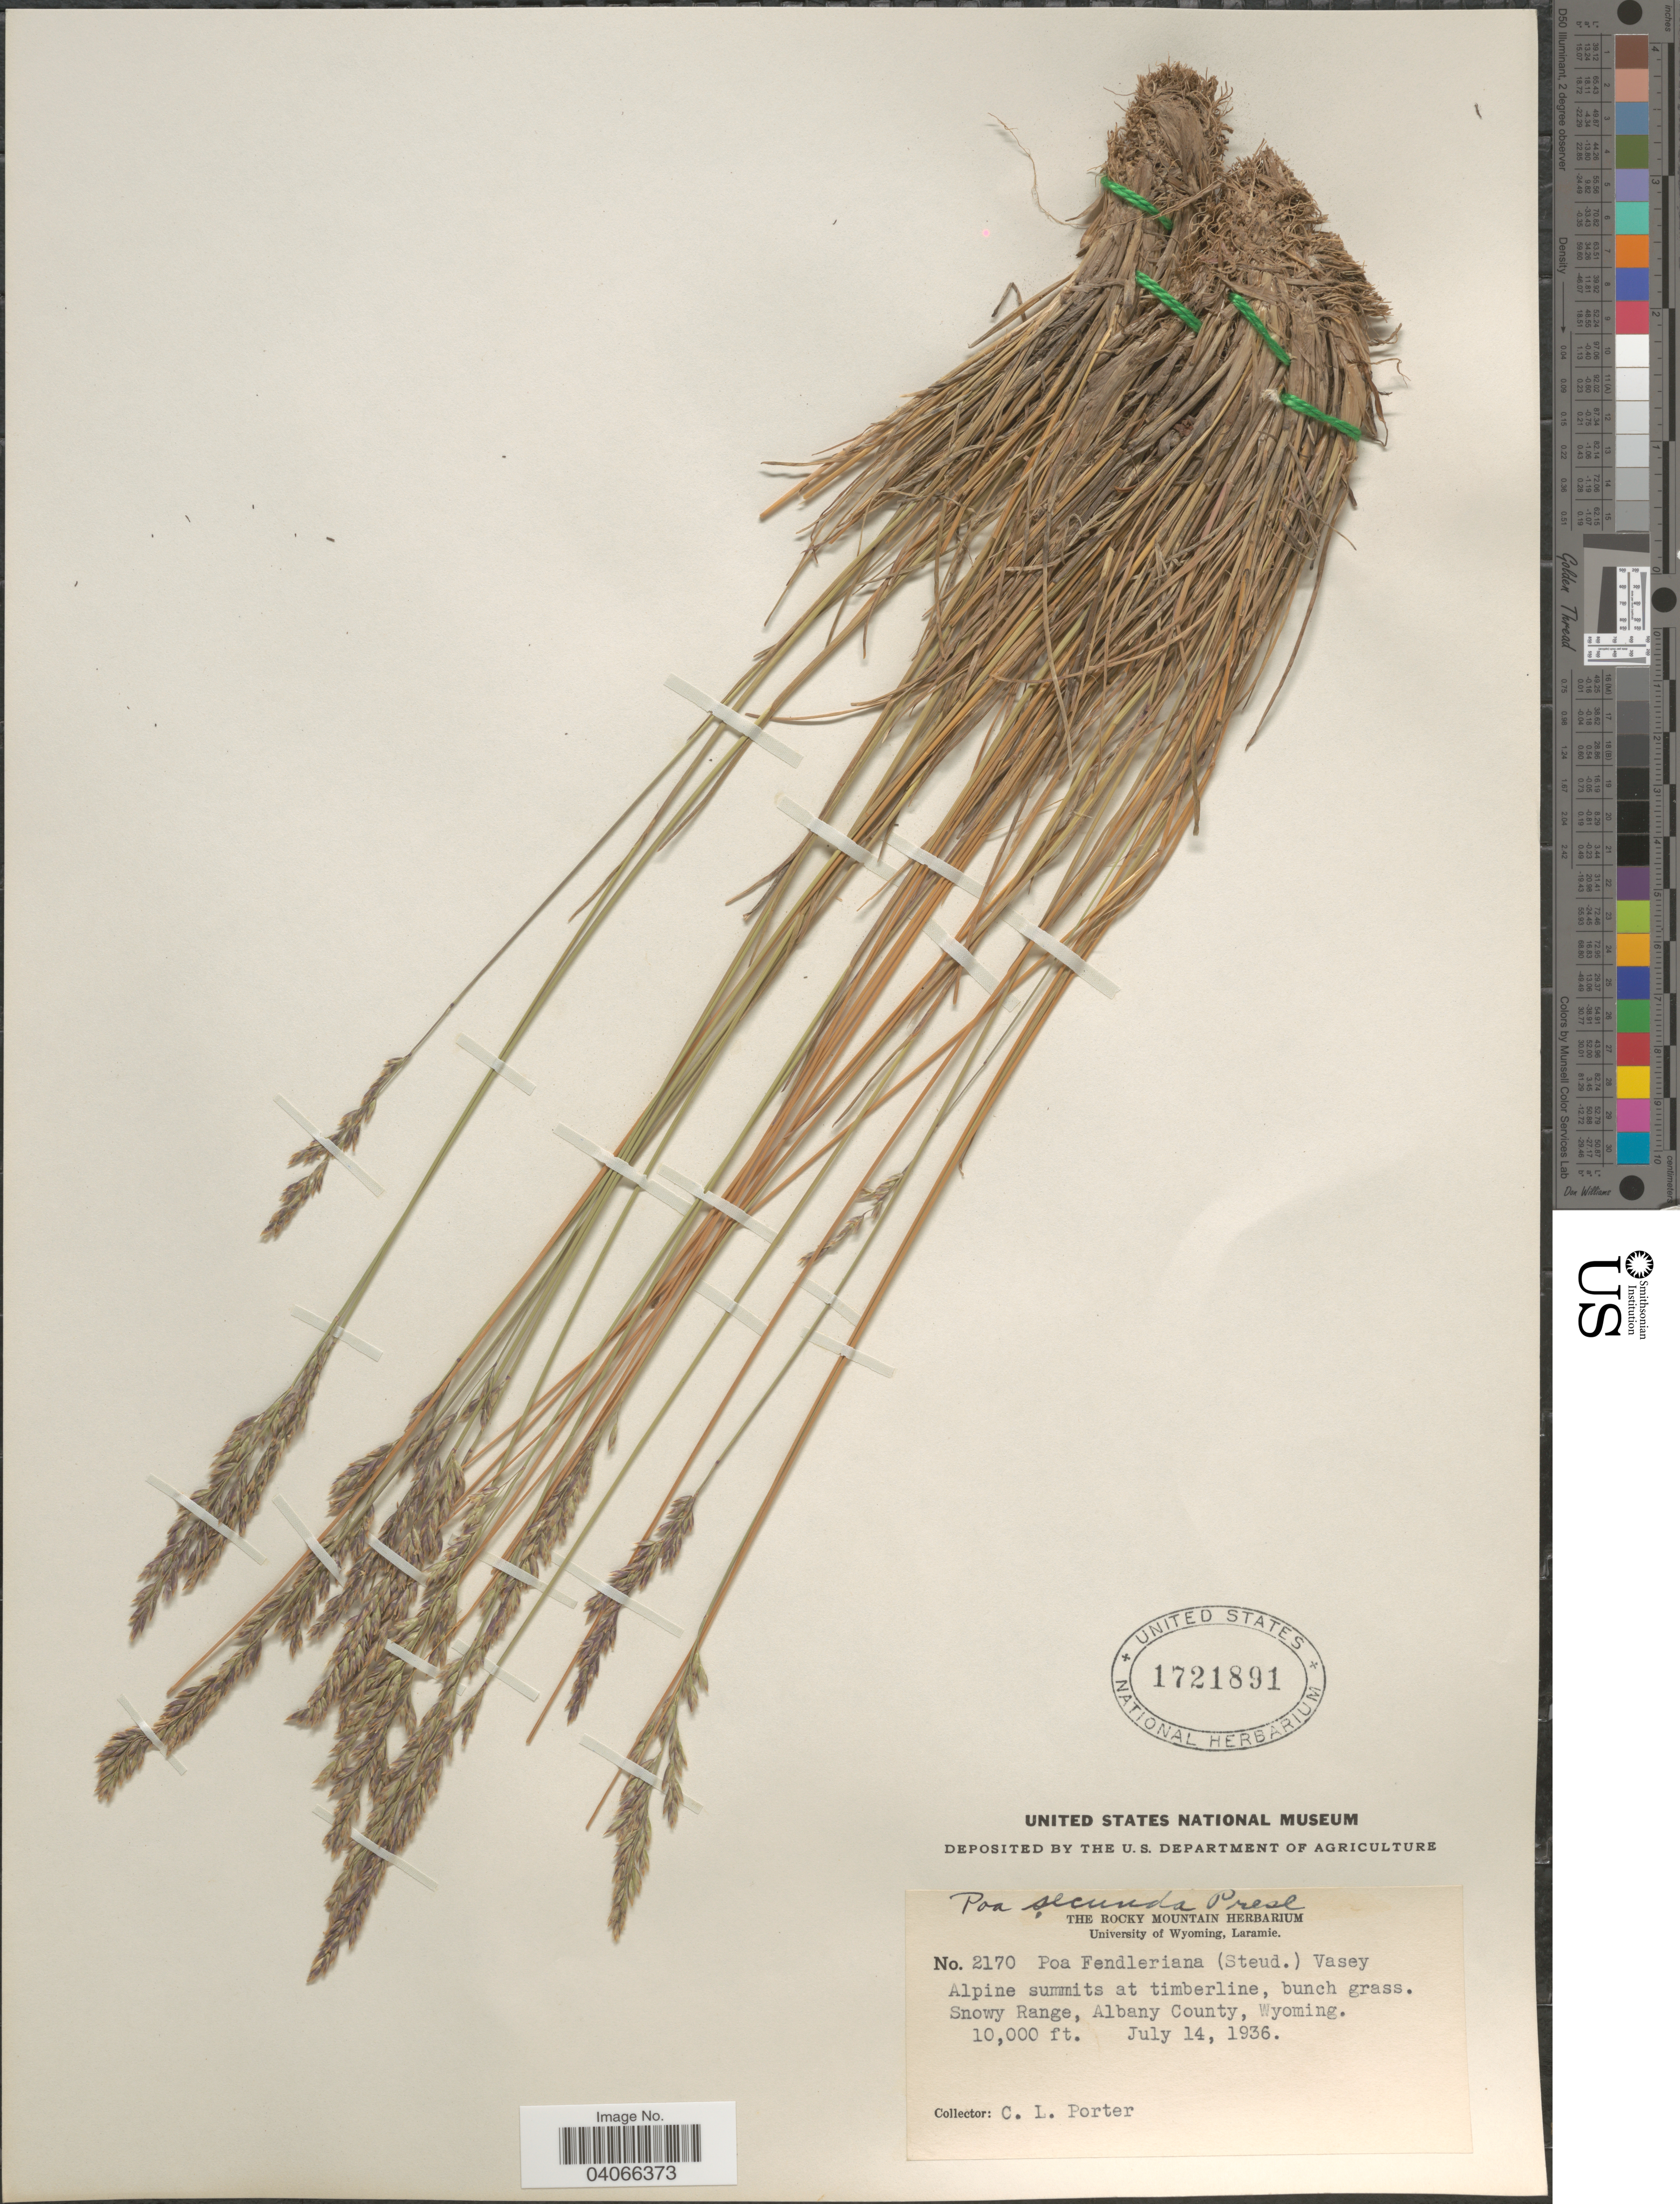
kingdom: Plantae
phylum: Tracheophyta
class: Liliopsida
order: Poales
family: Poaceae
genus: Poa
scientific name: Poa secunda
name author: J. Presl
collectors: C. L. Porter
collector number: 2170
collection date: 1936-07-14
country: United States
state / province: Wyoming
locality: Alpine summits at timberline, bunch grass. Snowy Range, Albany County.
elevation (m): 3048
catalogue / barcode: US 1721891